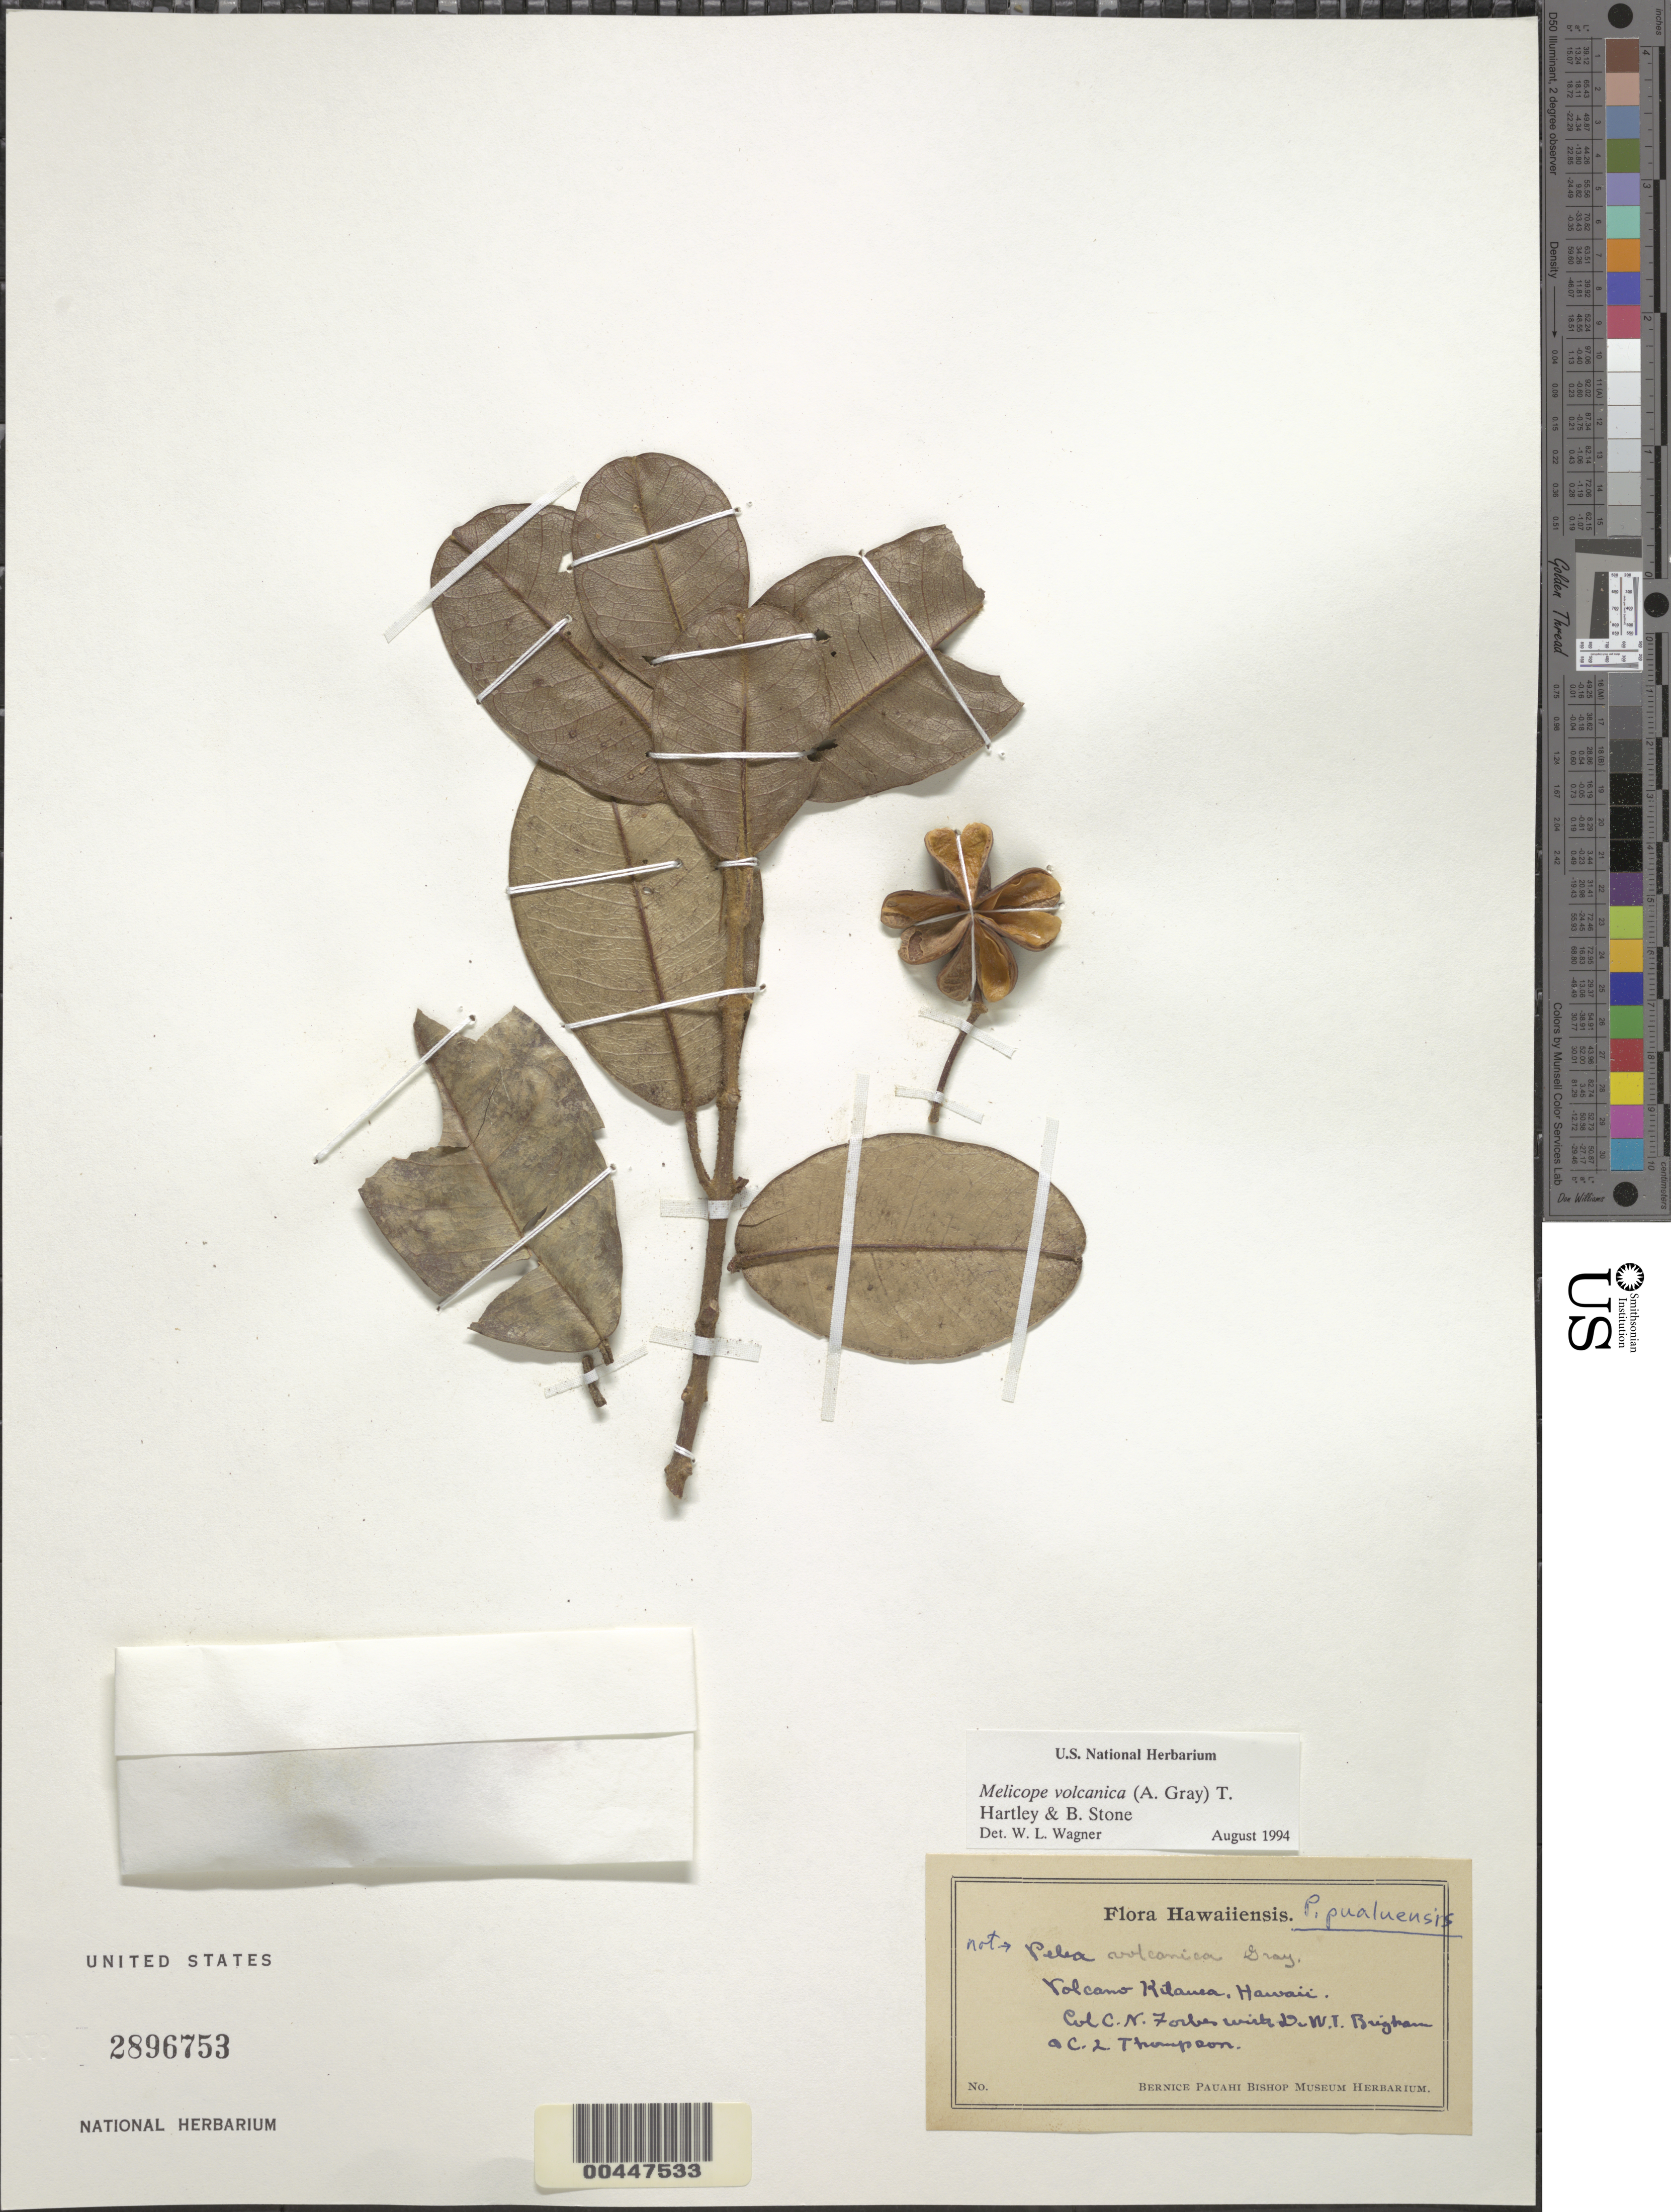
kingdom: Plantae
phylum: Tracheophyta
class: Magnoliopsida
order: Sapindales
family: Rutaceae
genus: Melicope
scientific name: Melicope volcanica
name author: (A. Gray) T.G. Hartley & B.C. Stone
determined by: Wagner, W. L., (BOT), Smithsonian Institution - National Museum of Natural History (UNITED STATES)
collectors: C. N. Forbes, W. T. Brigham & C. L. Thompson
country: United States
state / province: Hawaii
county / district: Hawaii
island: Hawaii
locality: Volcano Kilauea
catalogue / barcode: US 2896753